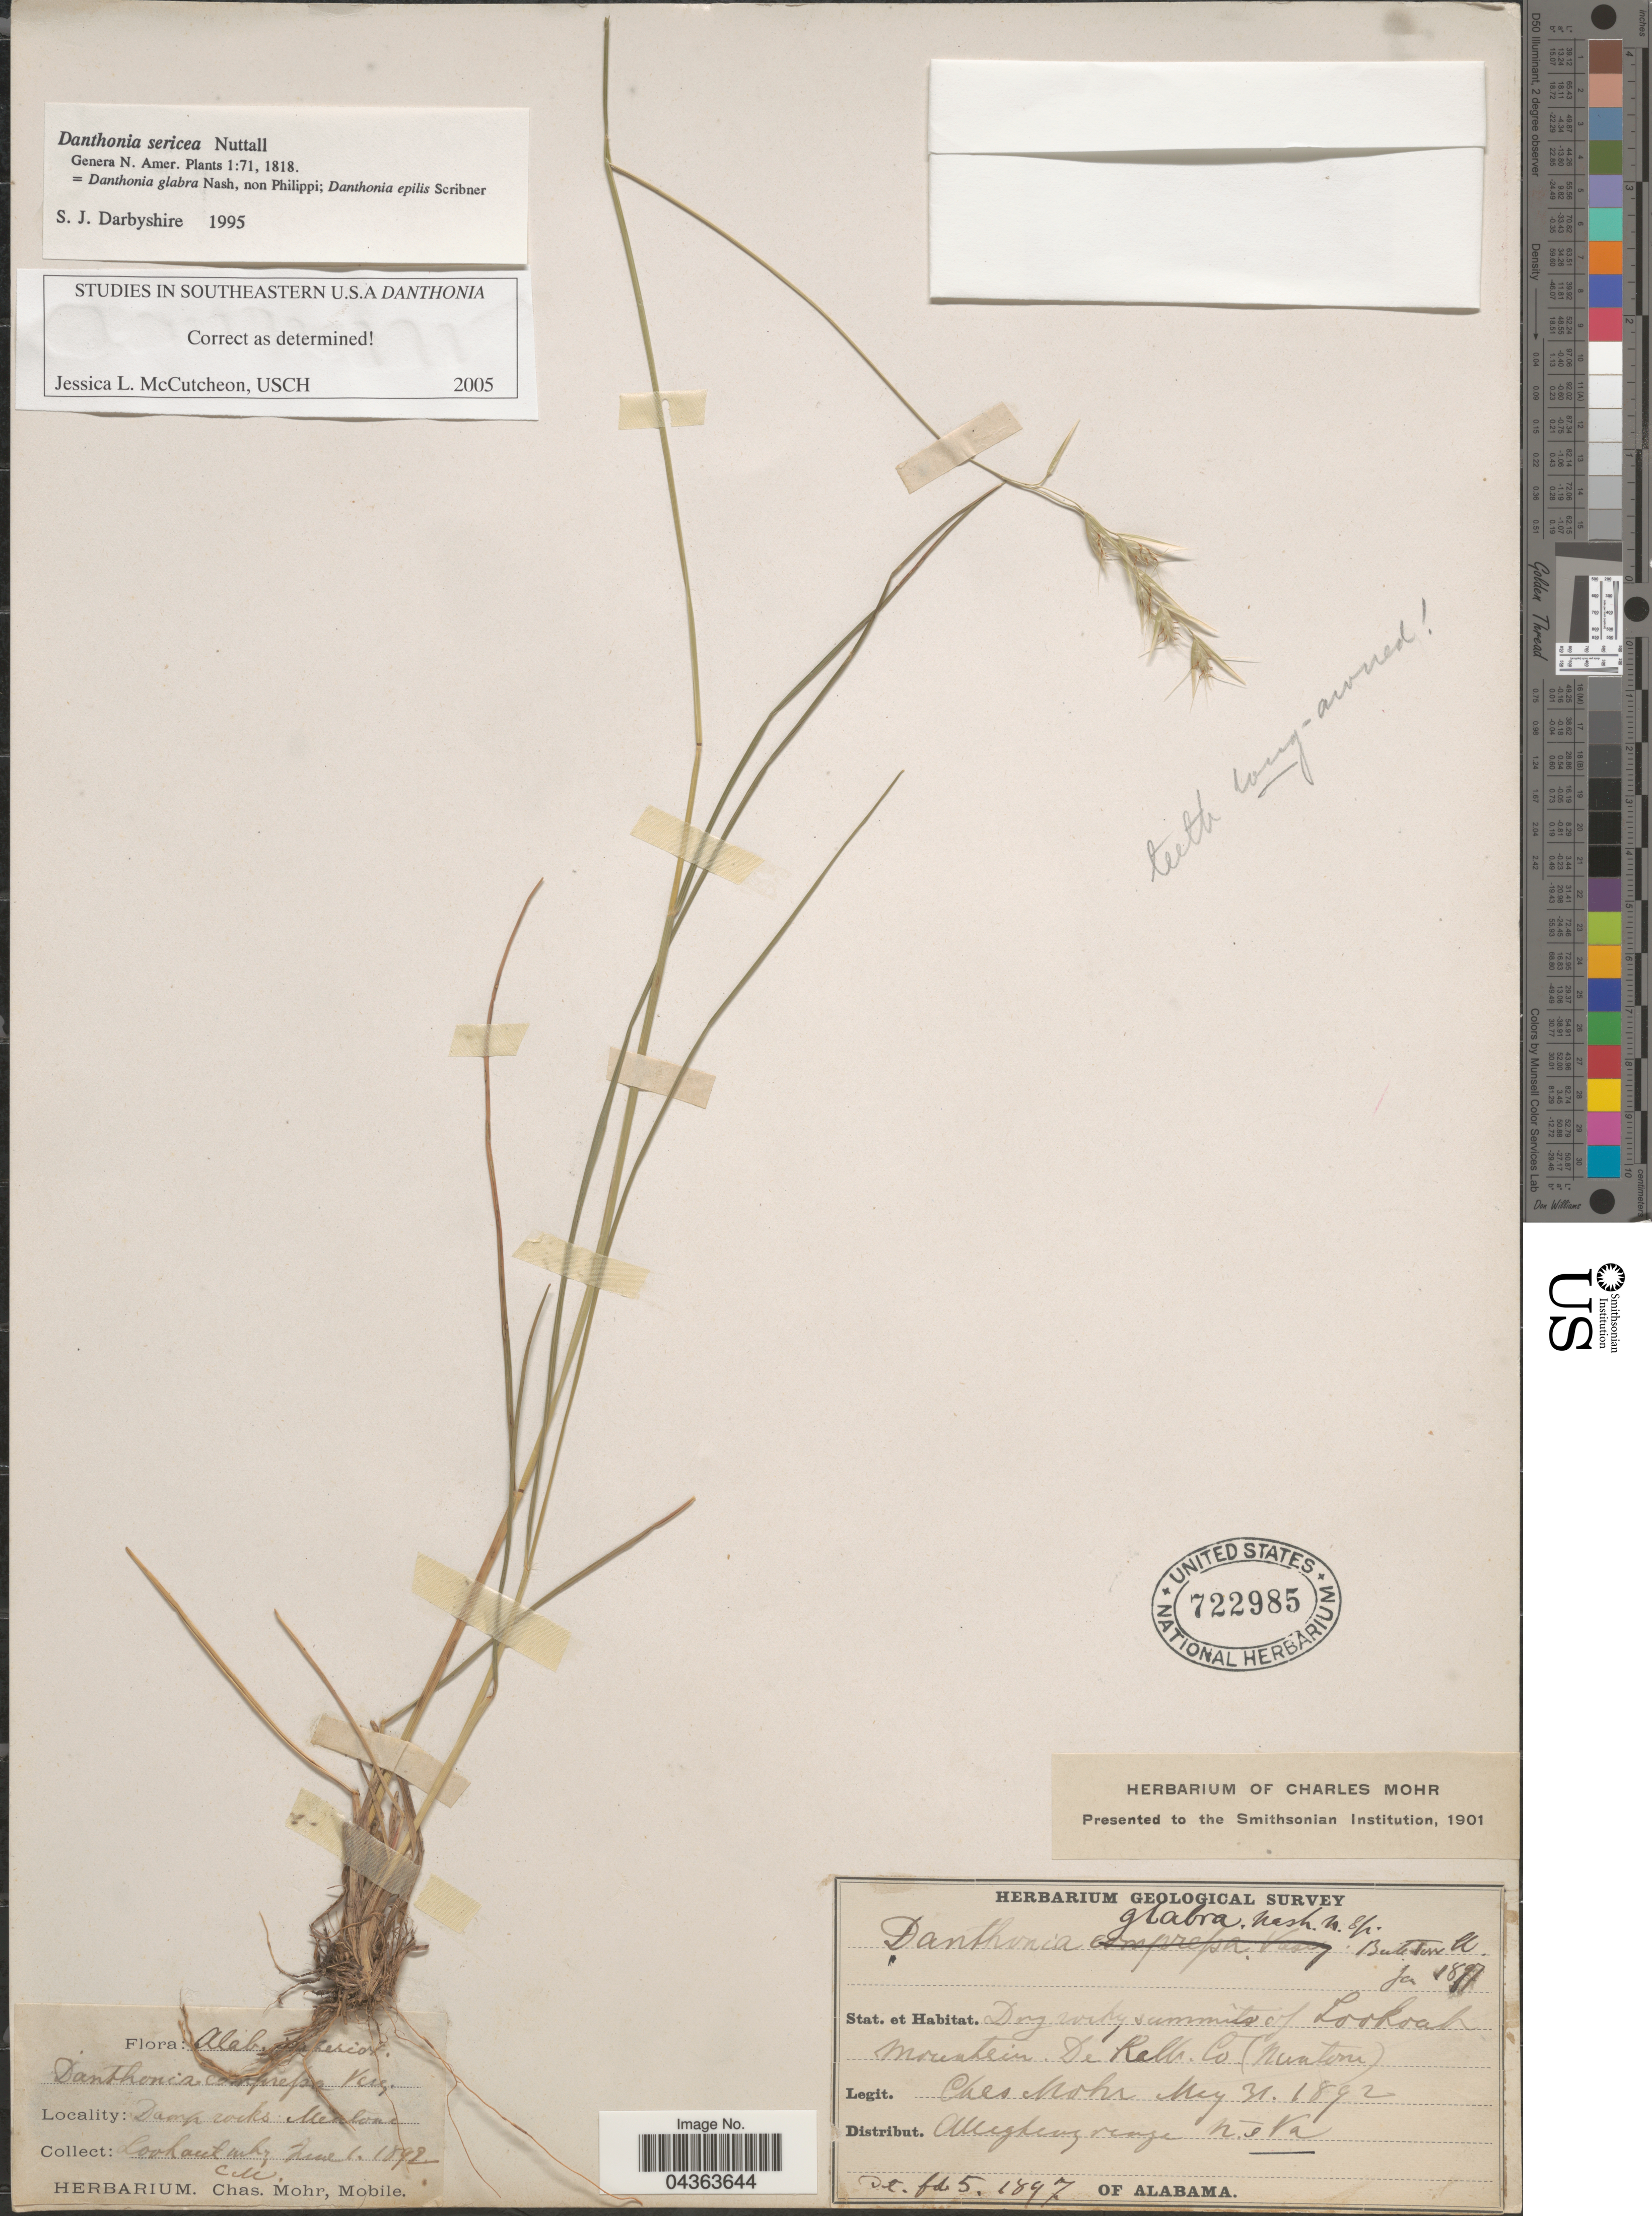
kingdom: Plantae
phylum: Tracheophyta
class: Liliopsida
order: Poales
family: Poaceae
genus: Danthonia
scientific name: Danthonia sericea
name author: Nutt.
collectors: Mohr, C. T. (herbarium)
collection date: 1892-06-01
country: United States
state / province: Alabama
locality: Lookout Mts. Mentone.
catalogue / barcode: US 722985-2